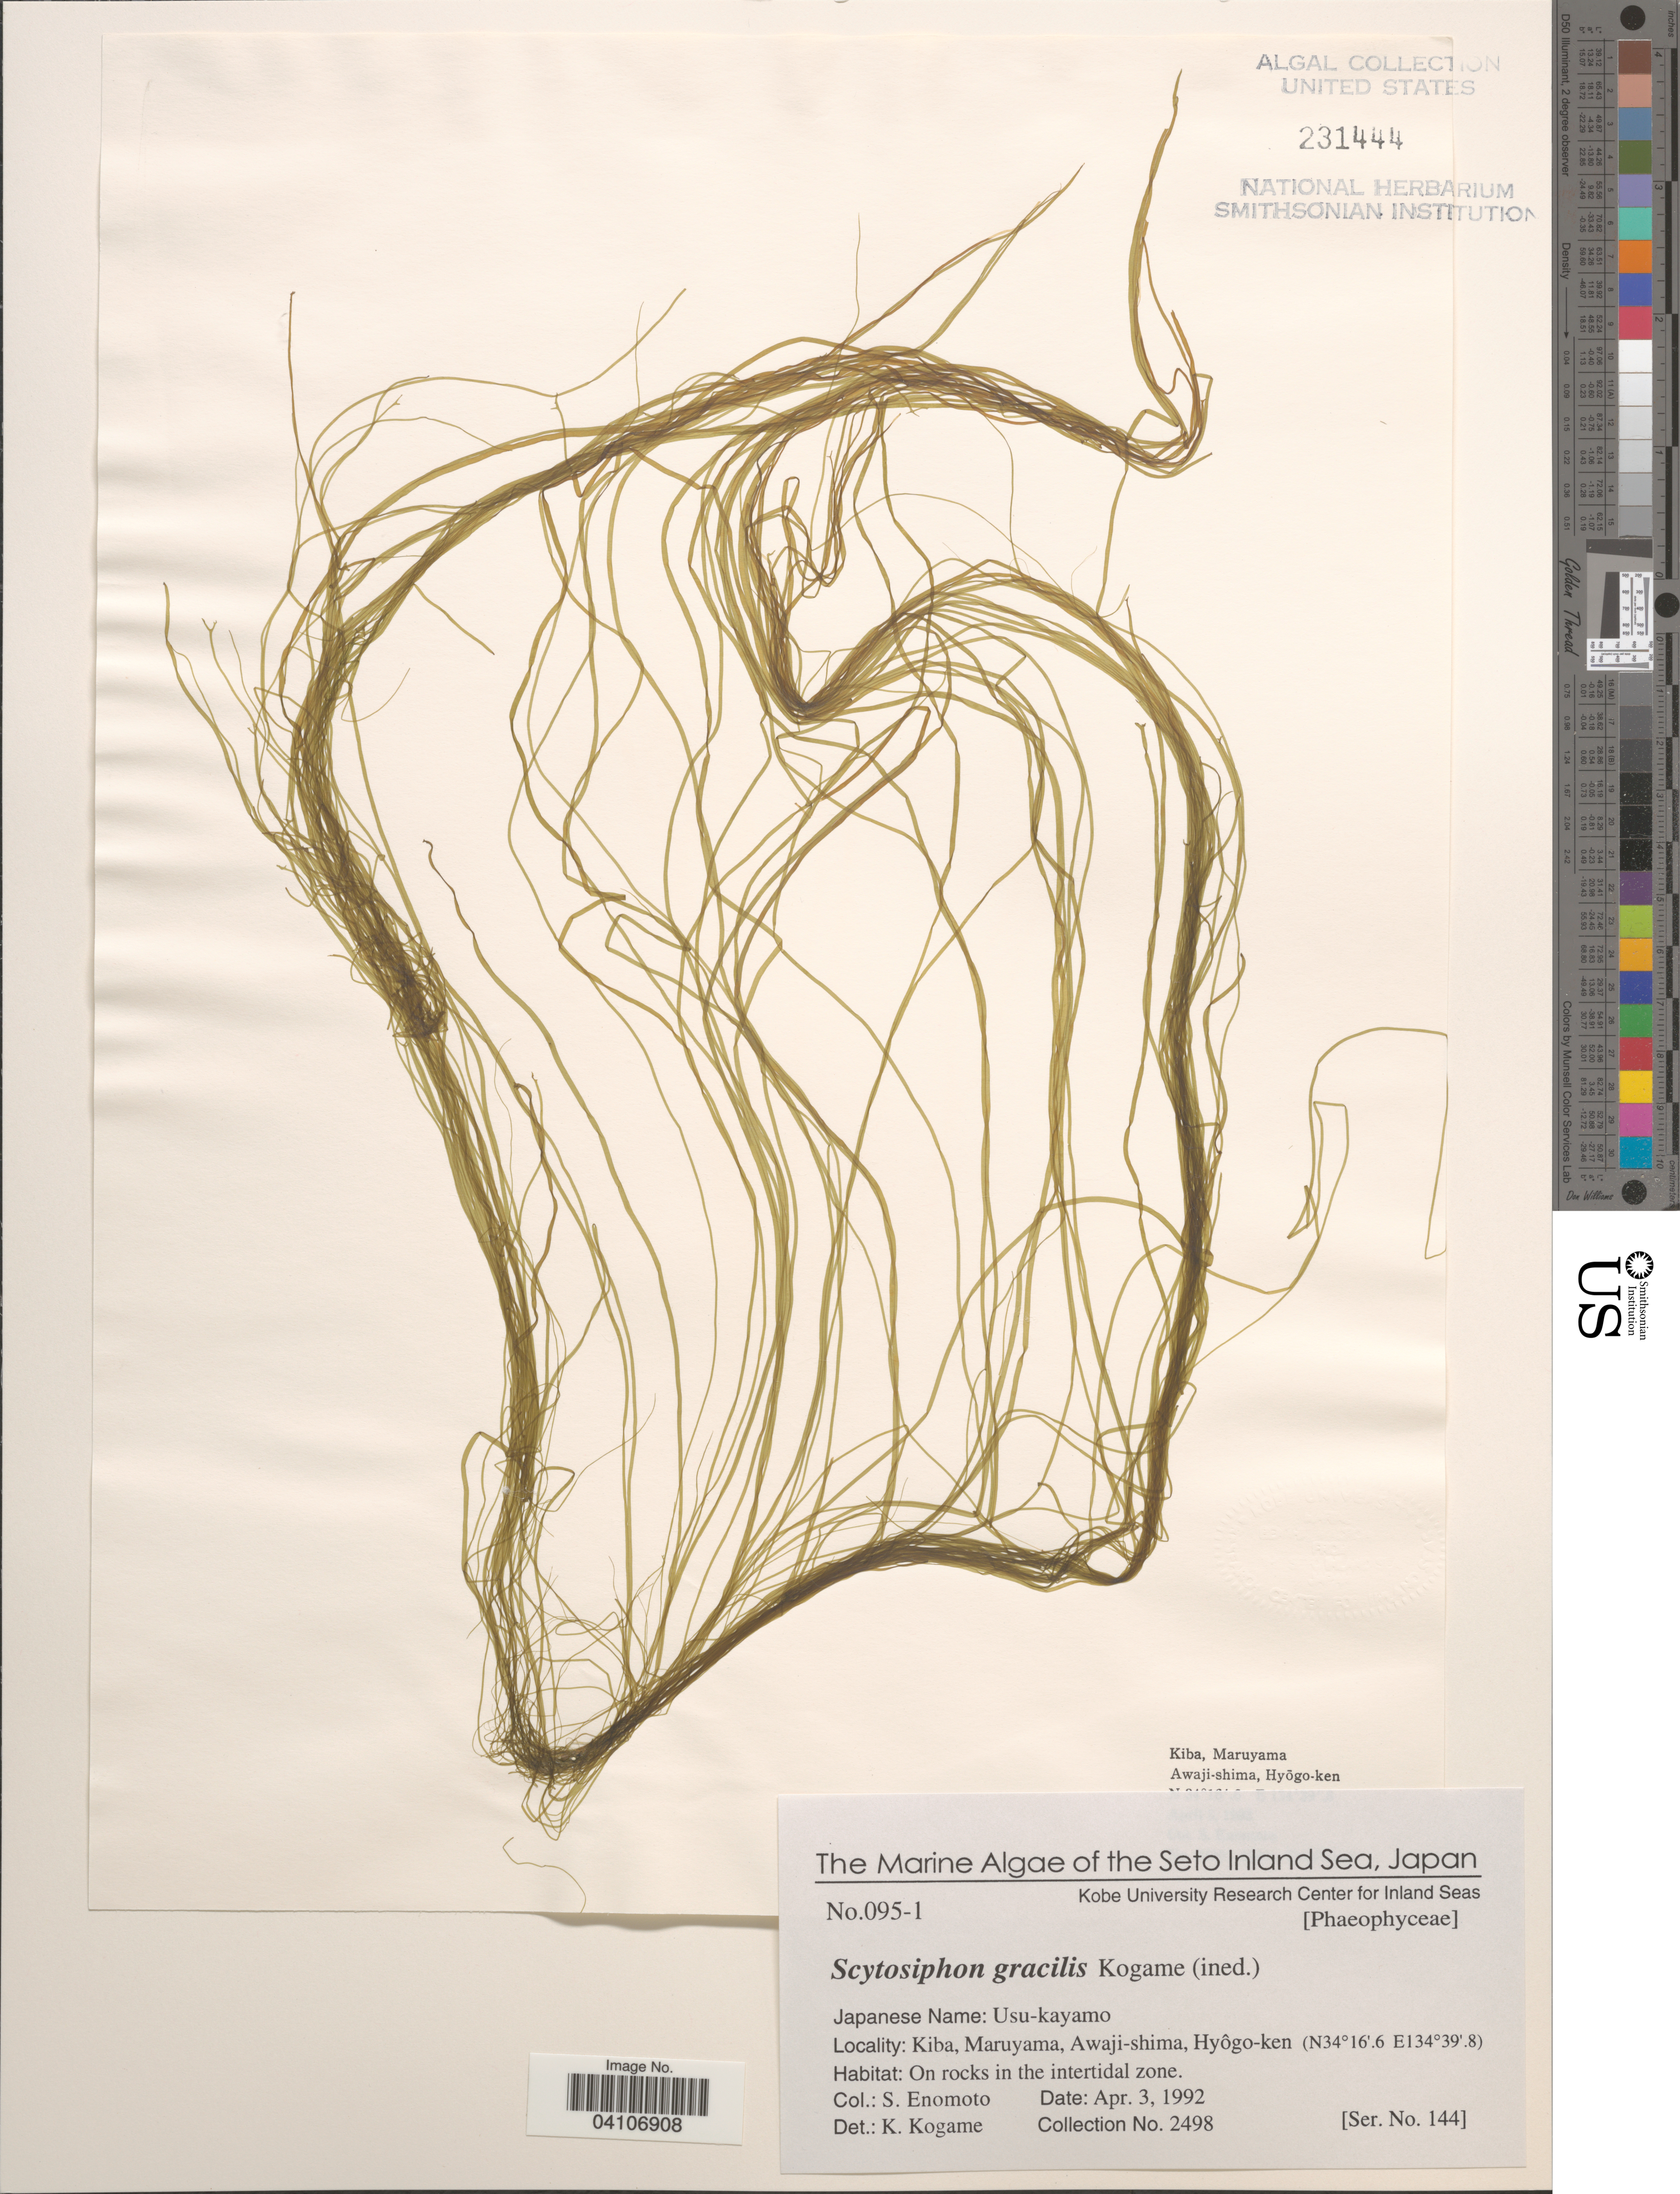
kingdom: Chromista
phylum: Ochrophyta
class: Phaeophyceae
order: Scytosiphonales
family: Scytosiphonaceae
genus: Planosiphon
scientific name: Planosiphon gracilis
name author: (Kogame) McDevit & G.W. Saunders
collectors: S. Enomoto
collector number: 2498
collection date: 1992-04-03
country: Japan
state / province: Hyogo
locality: The Seto Inland Sea. Kiba, Maruyama, Awaji-shima, Hyôgo-ken. On rocks in the lower tidal zone.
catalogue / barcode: US 231444